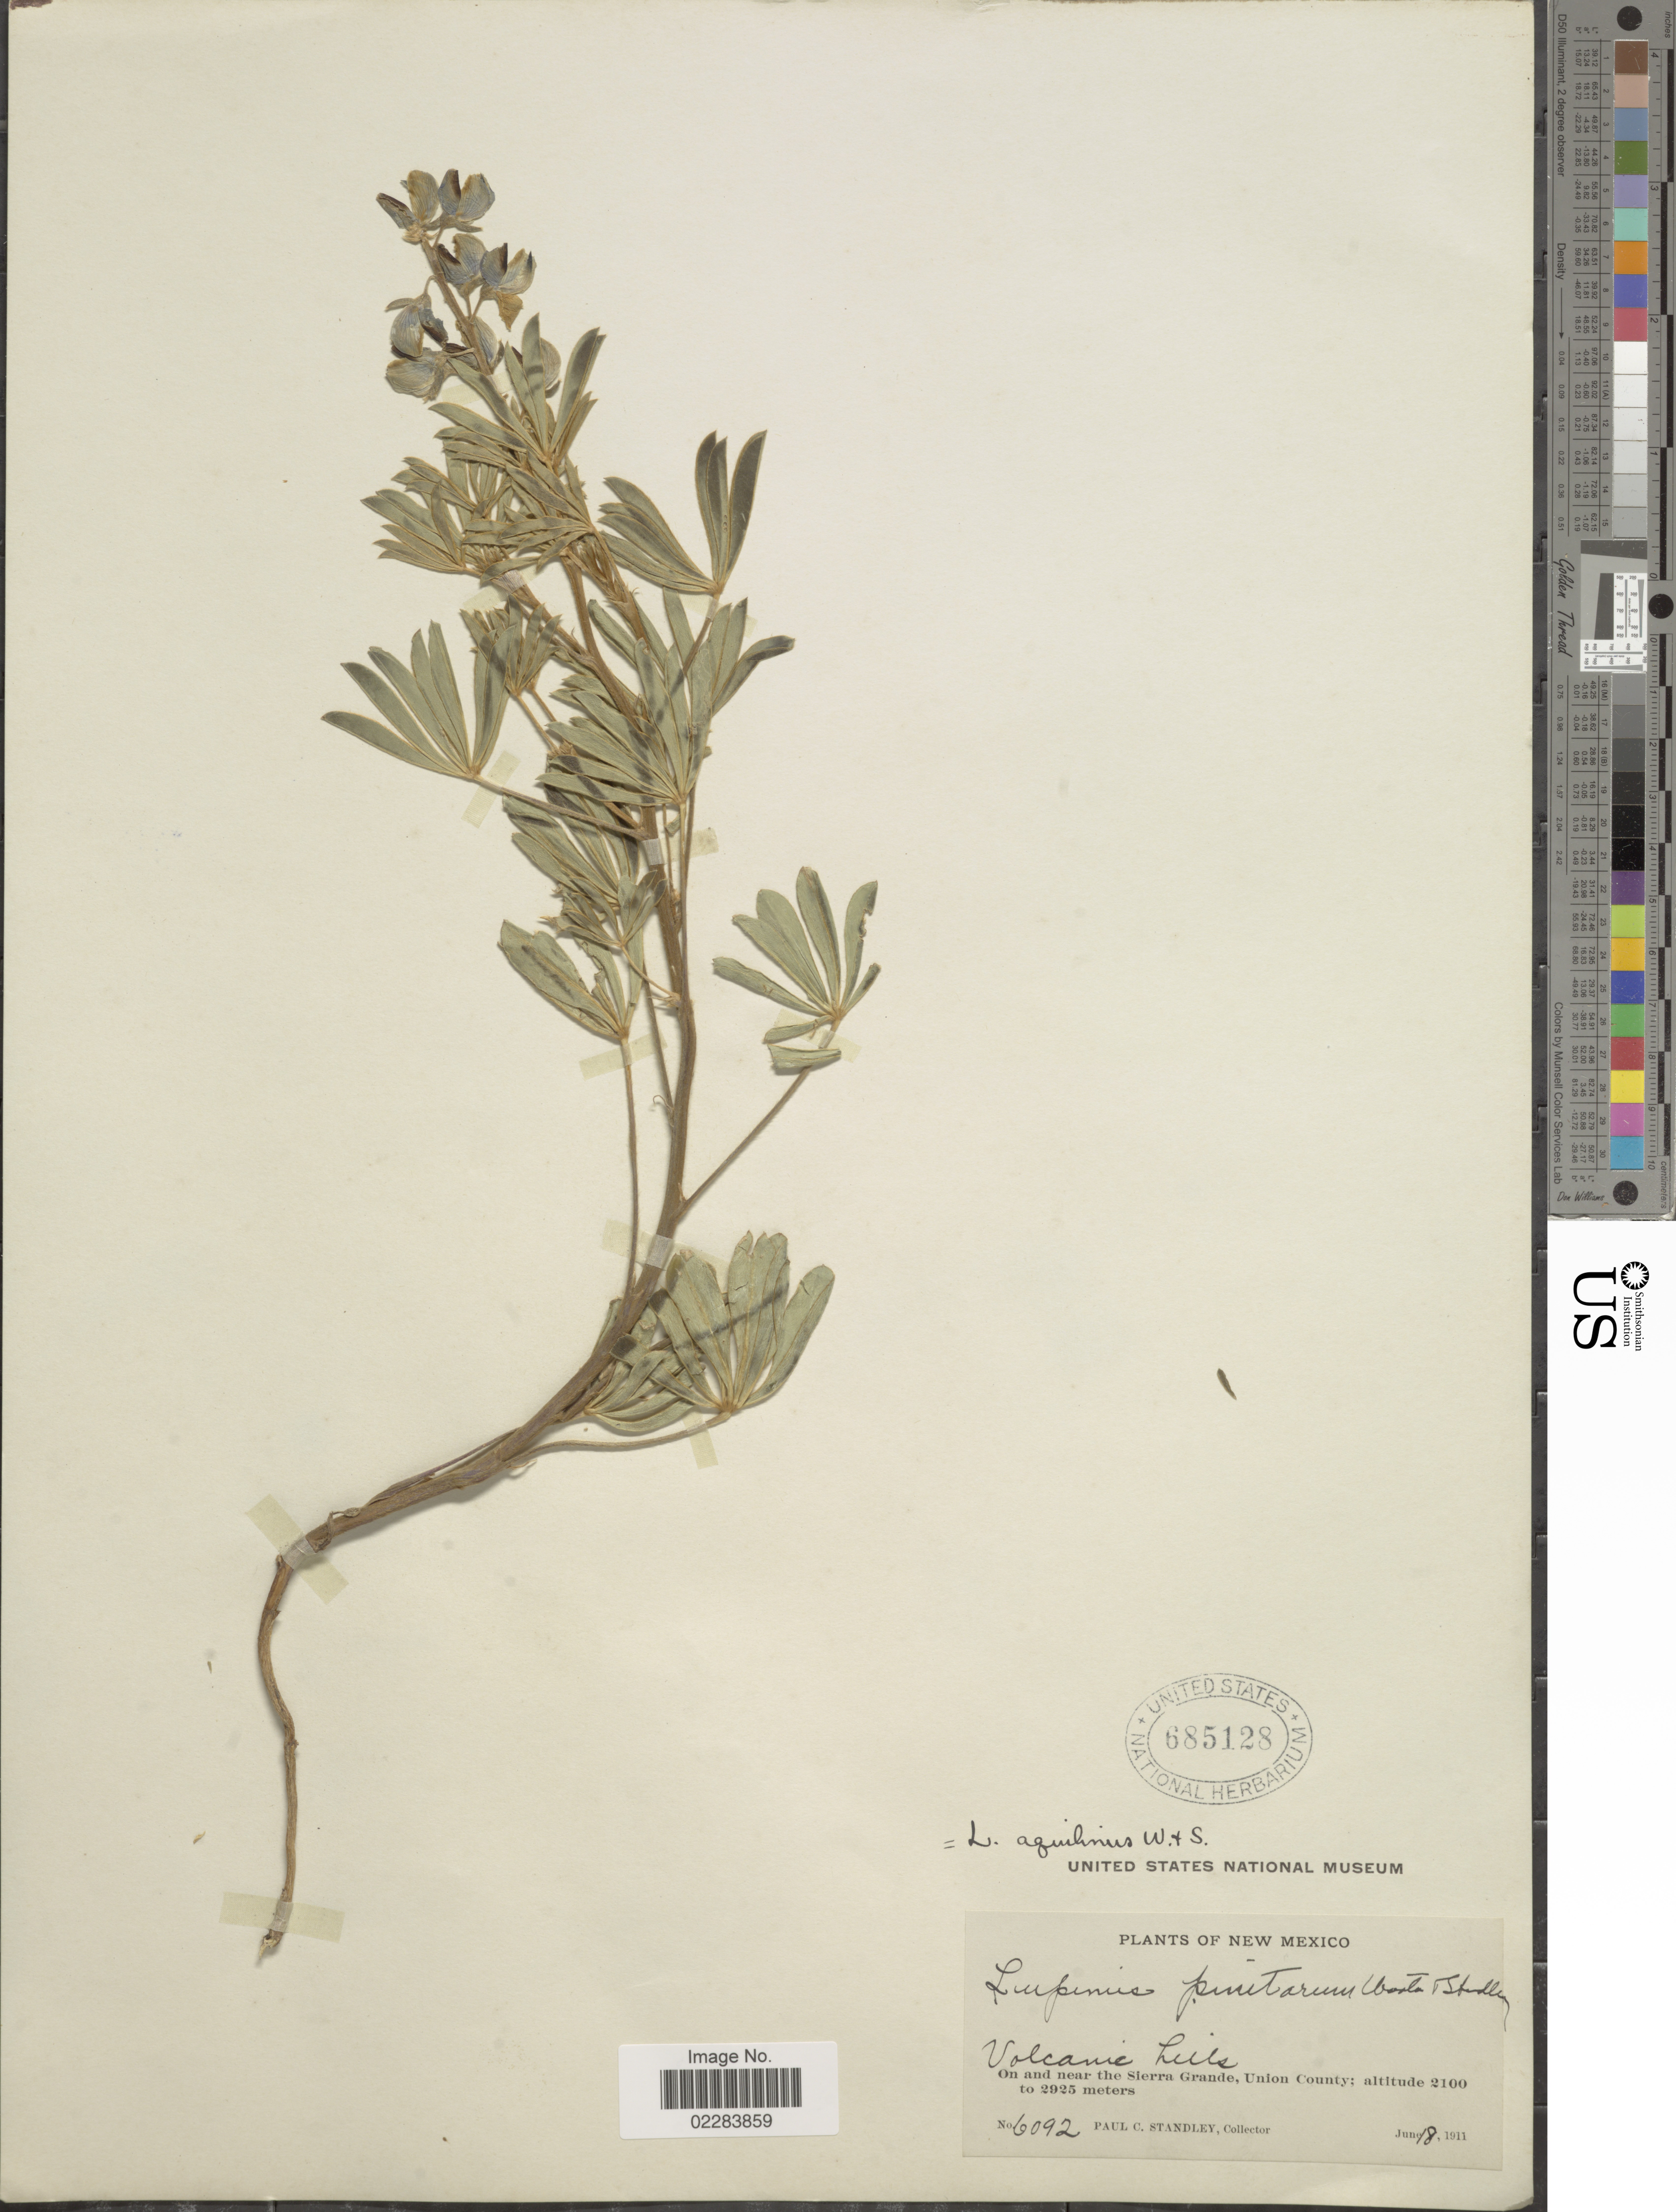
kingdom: Plantae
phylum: Tracheophyta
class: Magnoliopsida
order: Fabales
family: Fabaceae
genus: Lupinus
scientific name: Lupinus aquilinus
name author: Wooton & Standl.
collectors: P. C. Standley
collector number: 6092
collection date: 1911-06-18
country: United States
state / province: New Mexico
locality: Volcanic hills. On and near the Sierra Grande, Union County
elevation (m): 2100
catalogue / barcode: US 685128